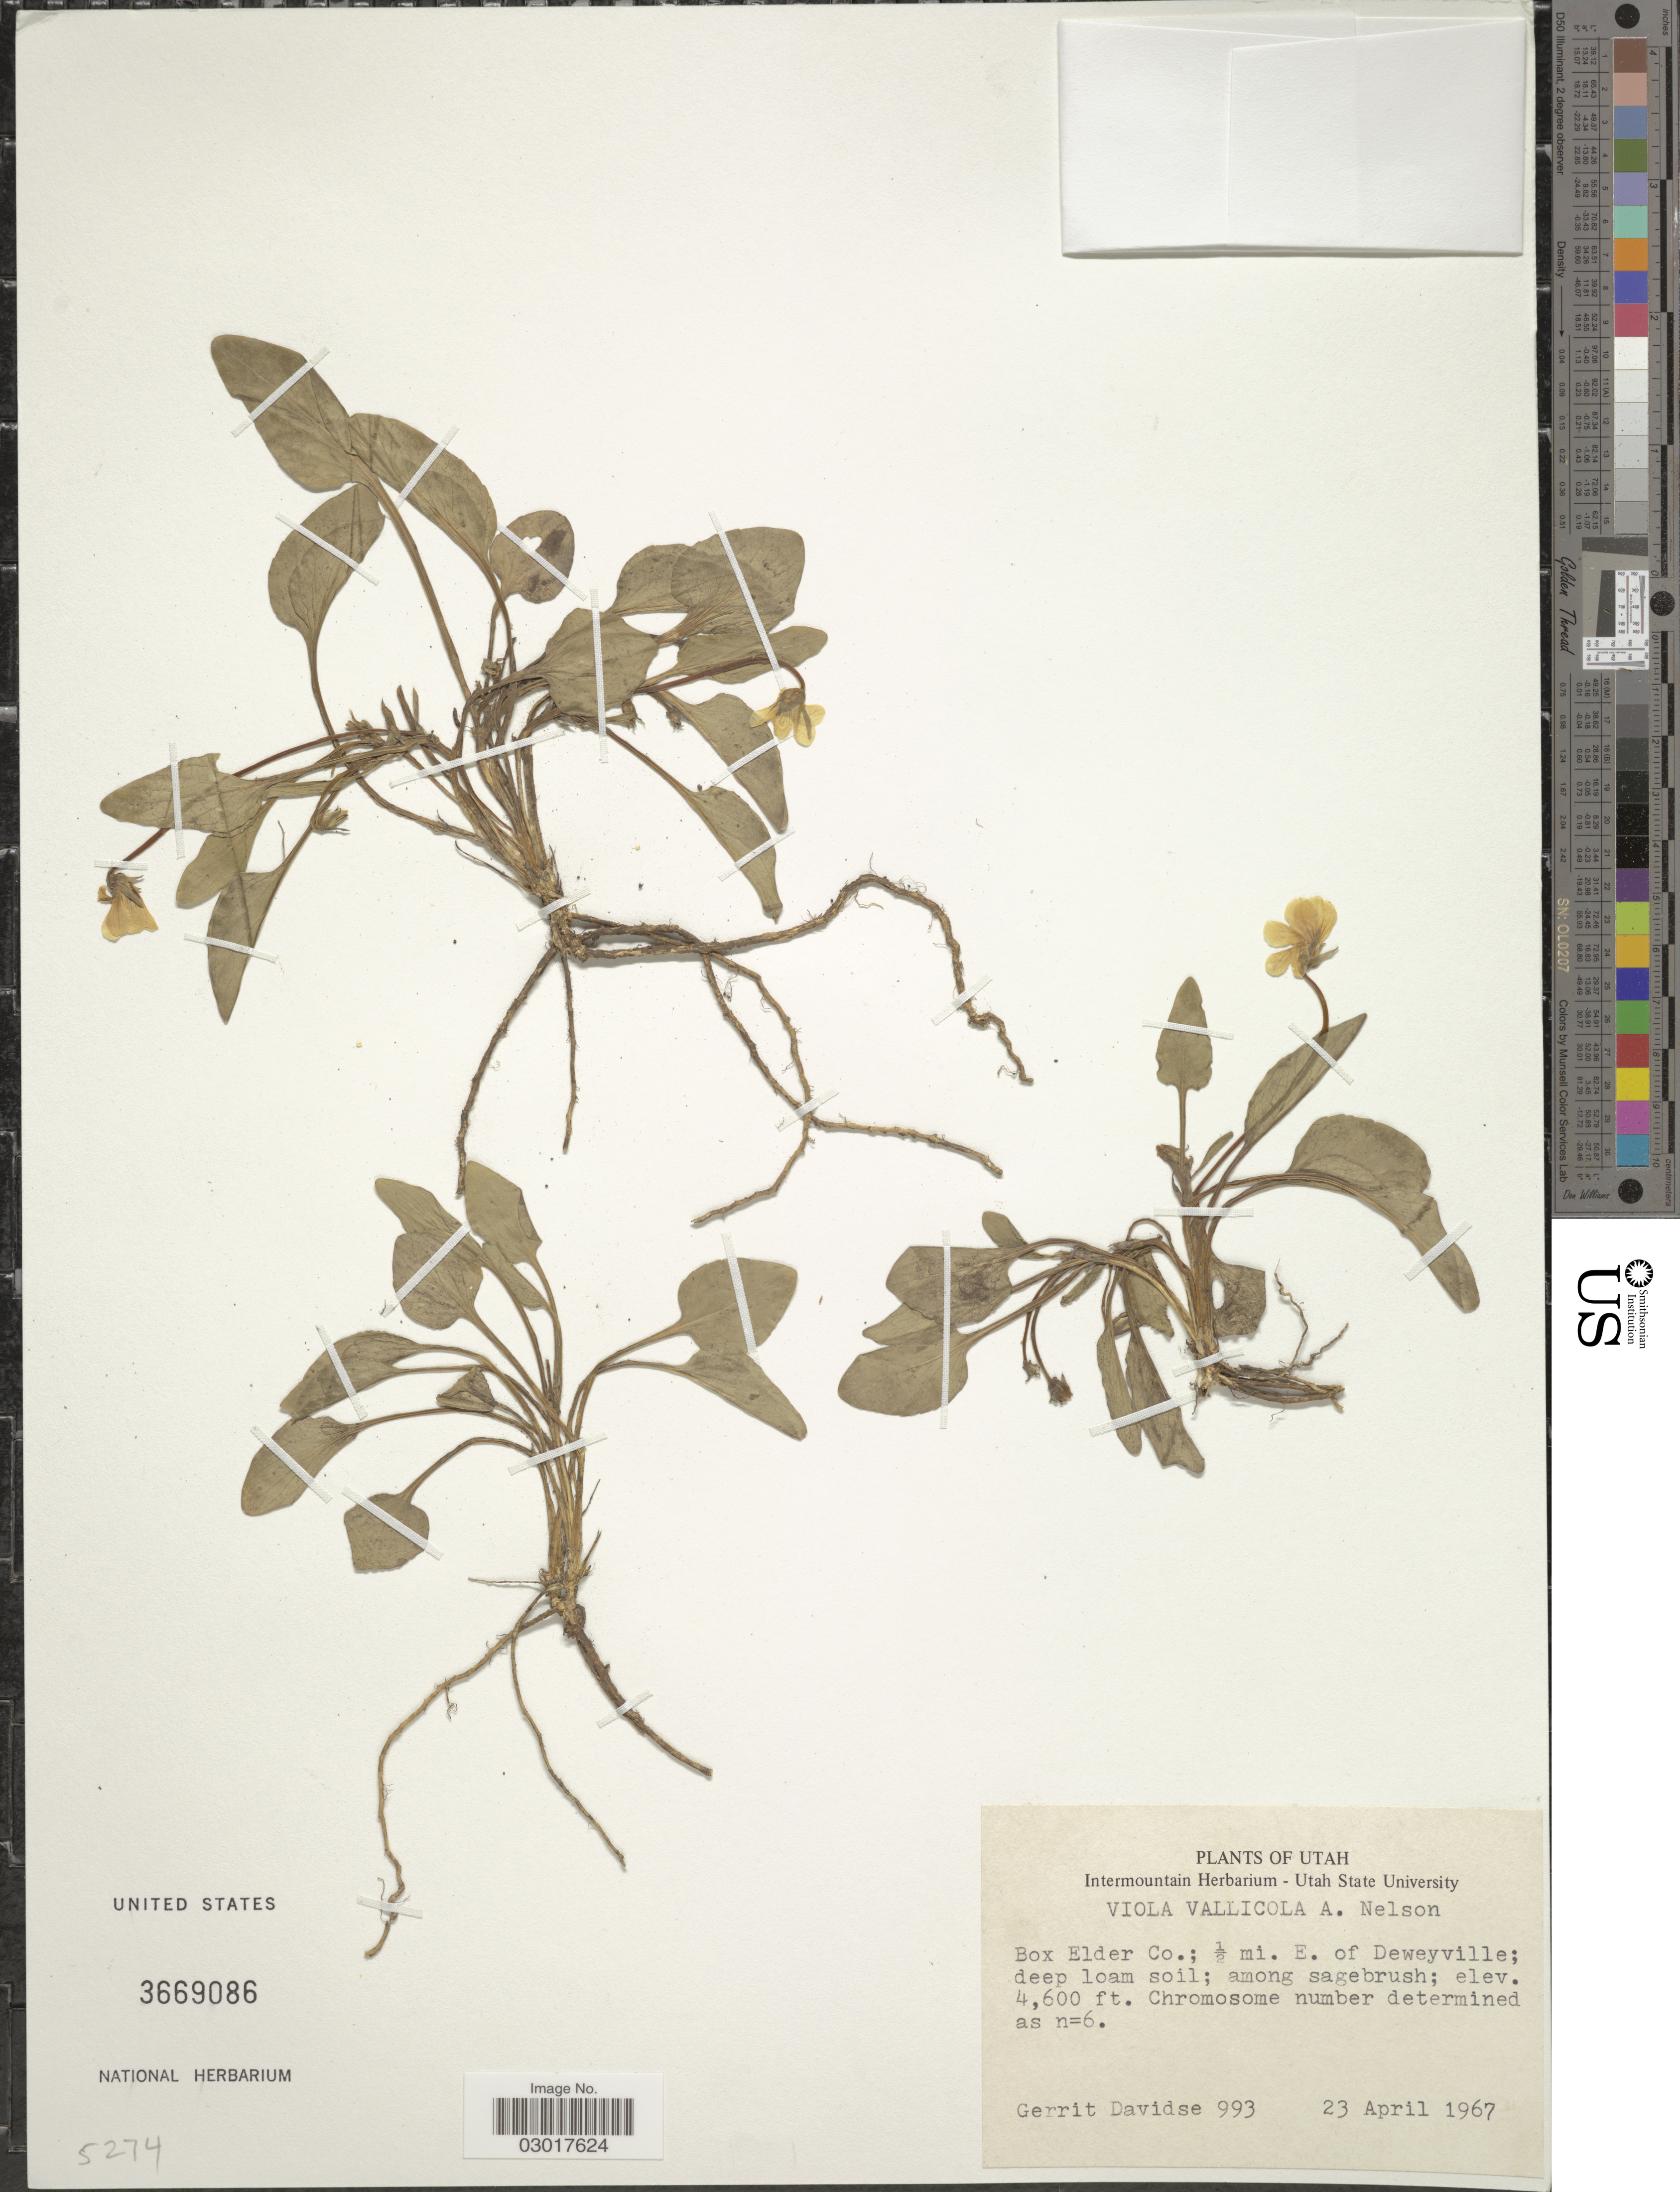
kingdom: Plantae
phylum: Tracheophyta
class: Magnoliopsida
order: Malpighiales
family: Violaceae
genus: Viola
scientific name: Viola vallicola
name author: A. Nelson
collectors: G. Davidse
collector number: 993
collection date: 1967-04-23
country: United States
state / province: Utah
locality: Box Elder Co.; ½ mi. E. of Deweyville.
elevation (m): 1402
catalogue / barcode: US 3669086